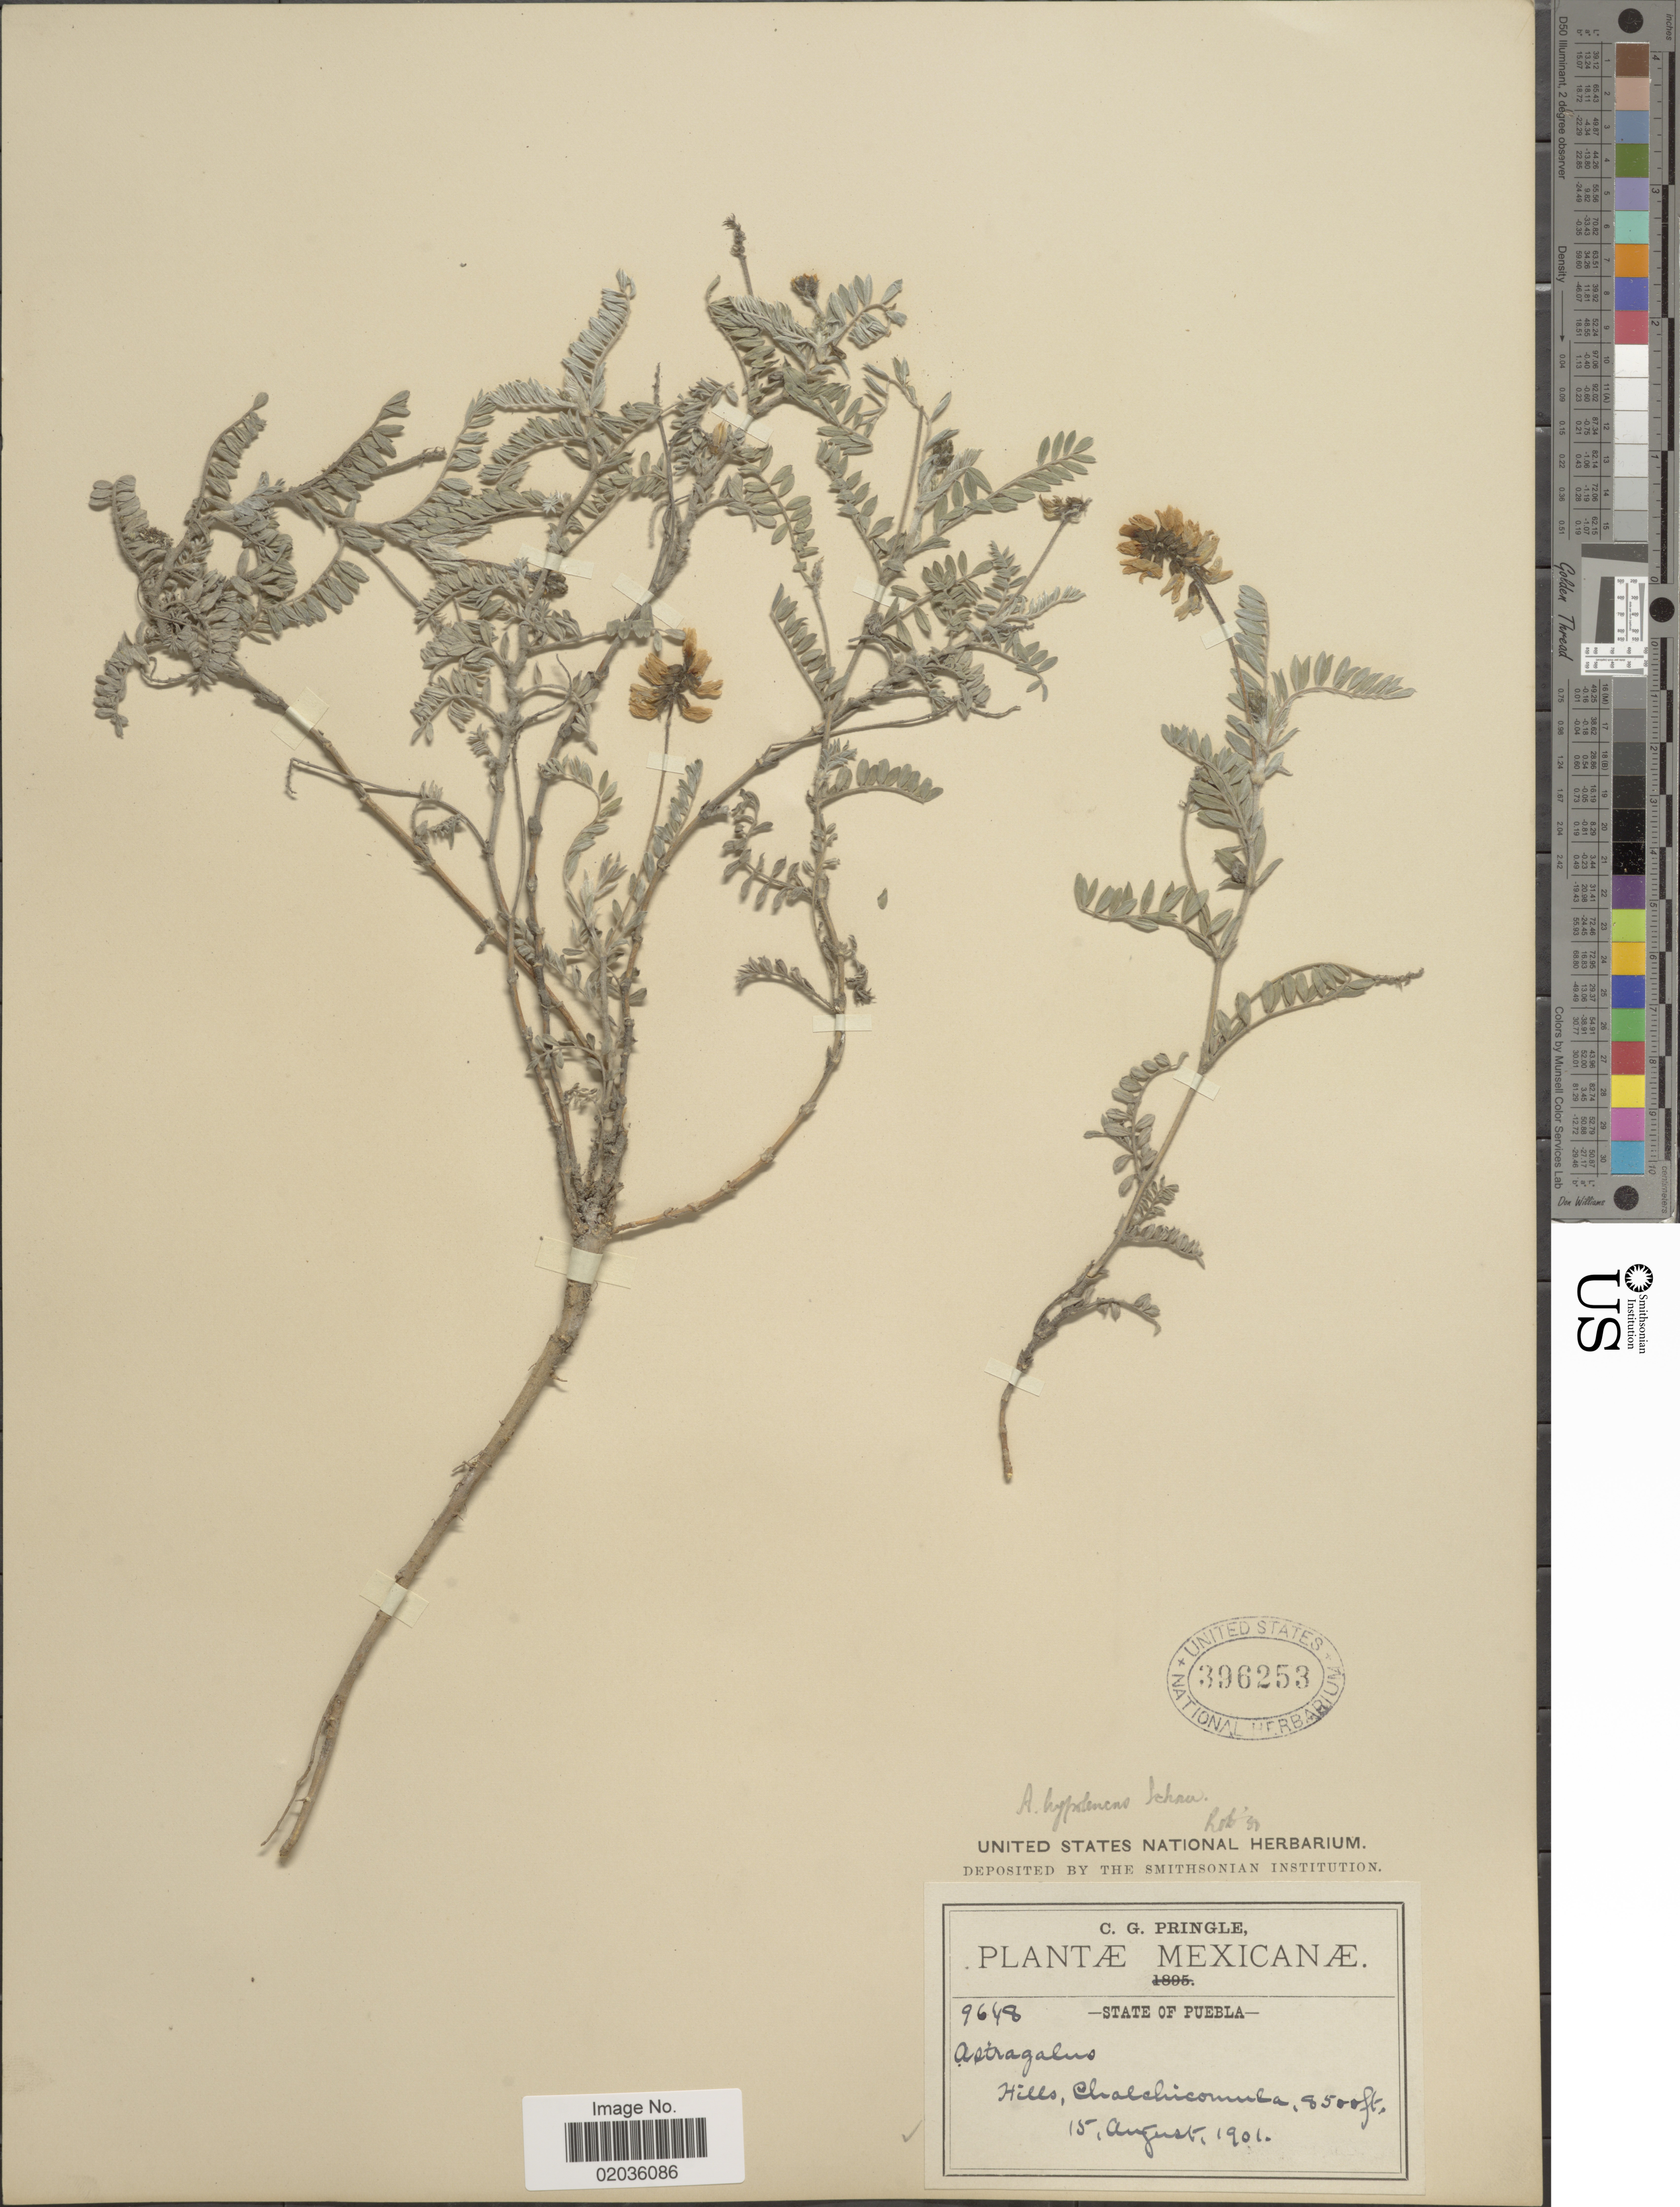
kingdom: Plantae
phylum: Tracheophyta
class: Magnoliopsida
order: Fabales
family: Fabaceae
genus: Astragalus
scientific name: Astragalus hypoleucus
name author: S. Schauer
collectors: C. G. Pringle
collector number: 9648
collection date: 1901-08-15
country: Mexico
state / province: Puebla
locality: Hills, Chalchicomula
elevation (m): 2591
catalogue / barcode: US 396253